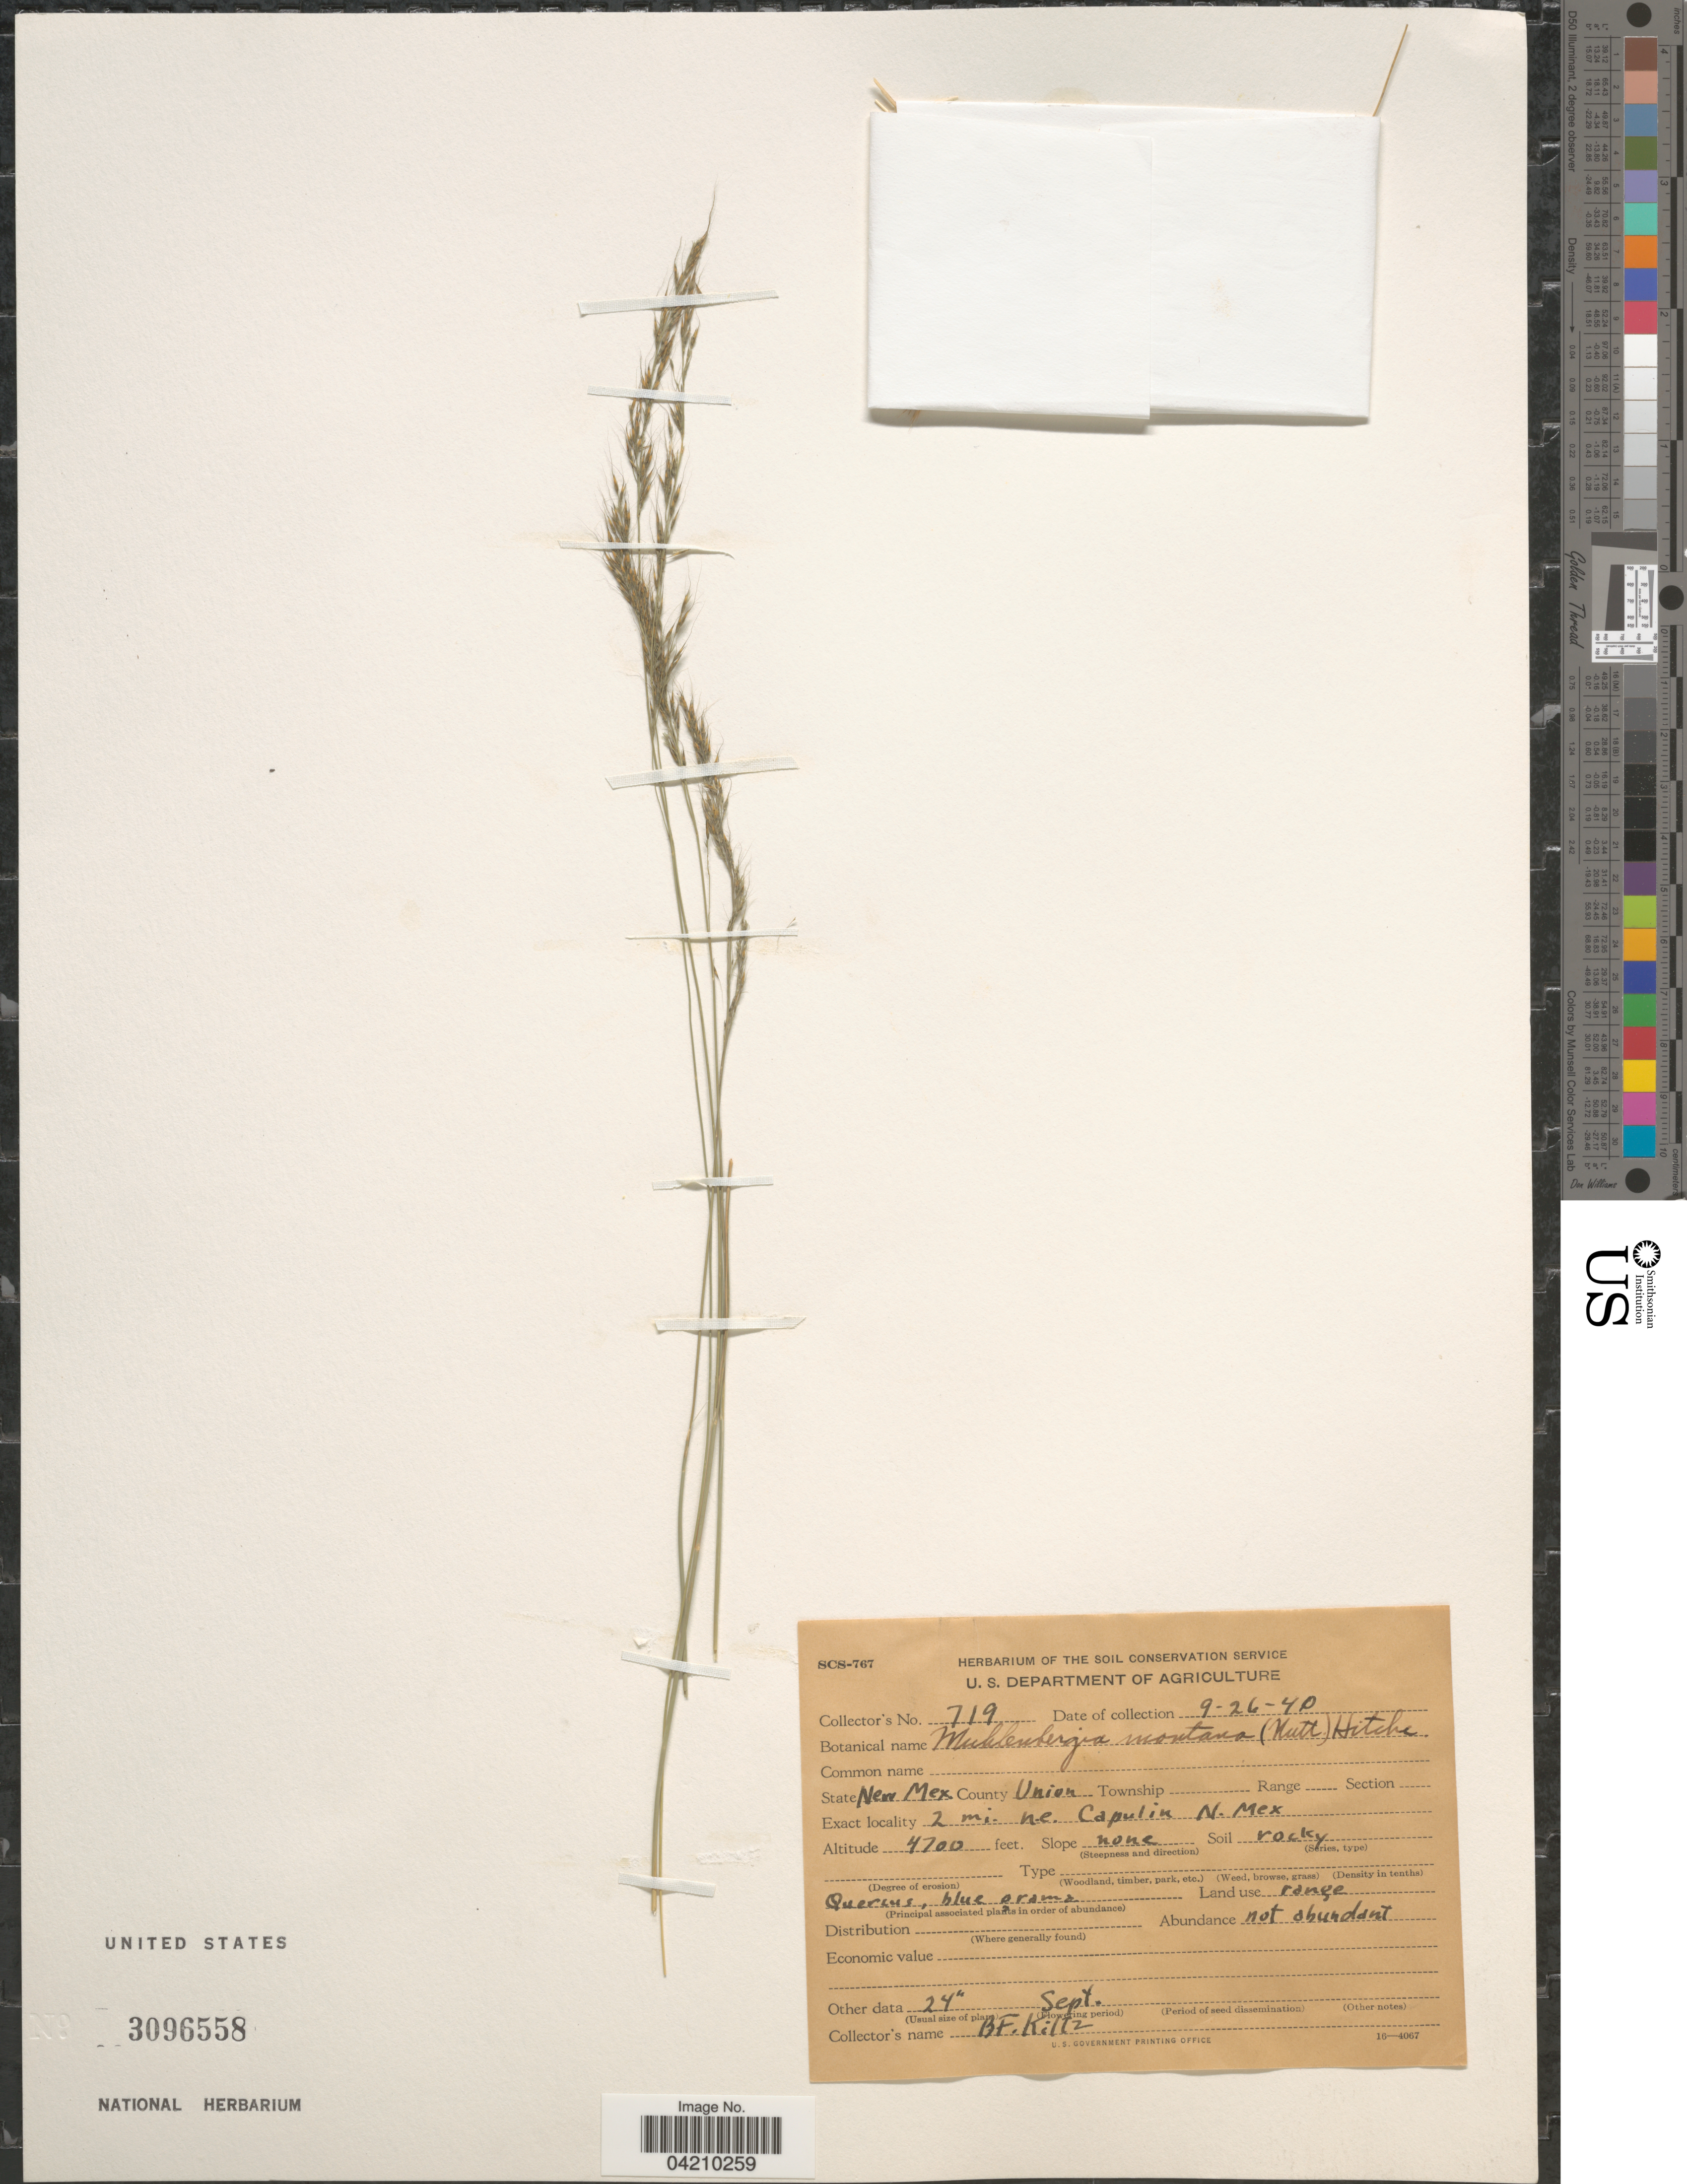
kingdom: Plantae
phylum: Tracheophyta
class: Liliopsida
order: Poales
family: Poaceae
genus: Muhlenbergia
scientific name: Muhlenbergia montana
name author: (Nutt.) Hitchc.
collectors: B. Kiltz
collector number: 719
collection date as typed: Transcribed d/m/y: 26/9/40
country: United States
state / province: New Mexico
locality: County Union. 2 mi. ne. Capulin.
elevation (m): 1433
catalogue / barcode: US 3096558